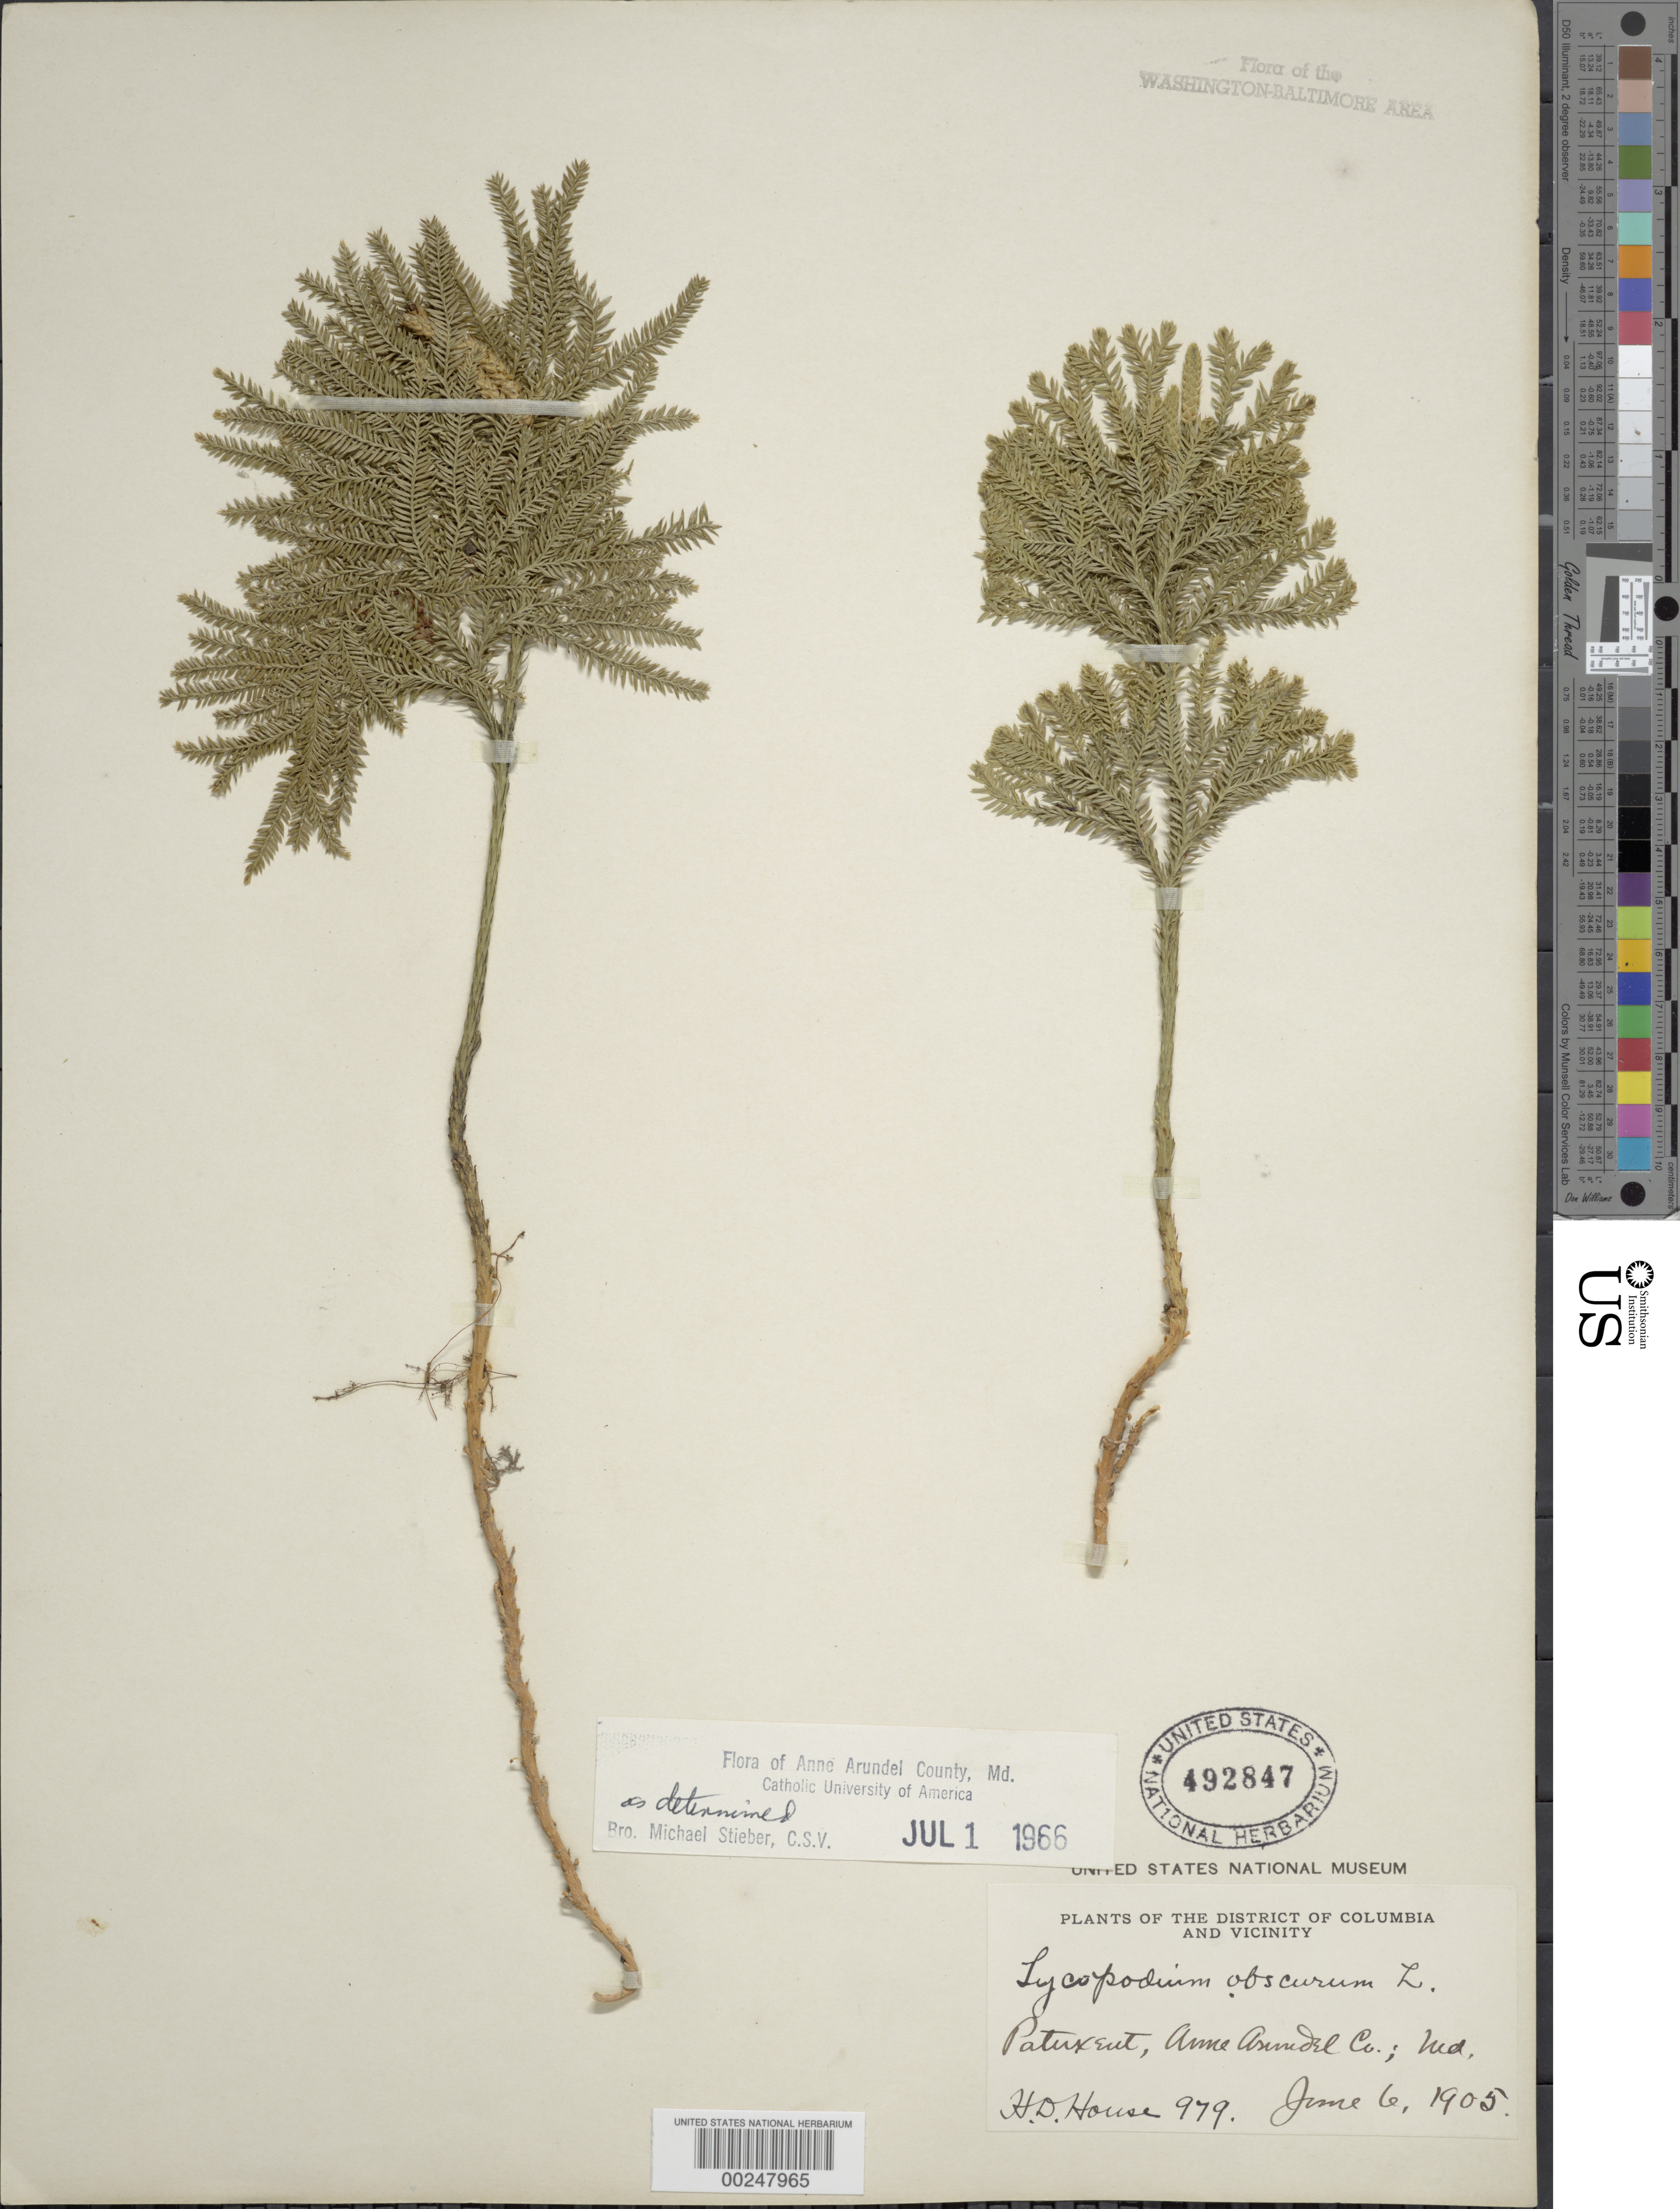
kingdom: Plantae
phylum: Tracheophyta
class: Lycopodiopsida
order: Lycopodiales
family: Lycopodiaceae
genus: Dendrolycopodium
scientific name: Dendrolycopodium obscurum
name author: (L.) A. Haines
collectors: H. D. House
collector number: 979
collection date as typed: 06 Jun 1905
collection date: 1905-06-06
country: United States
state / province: Maryland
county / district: Anne Arundel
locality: Patuxent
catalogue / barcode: US 492847